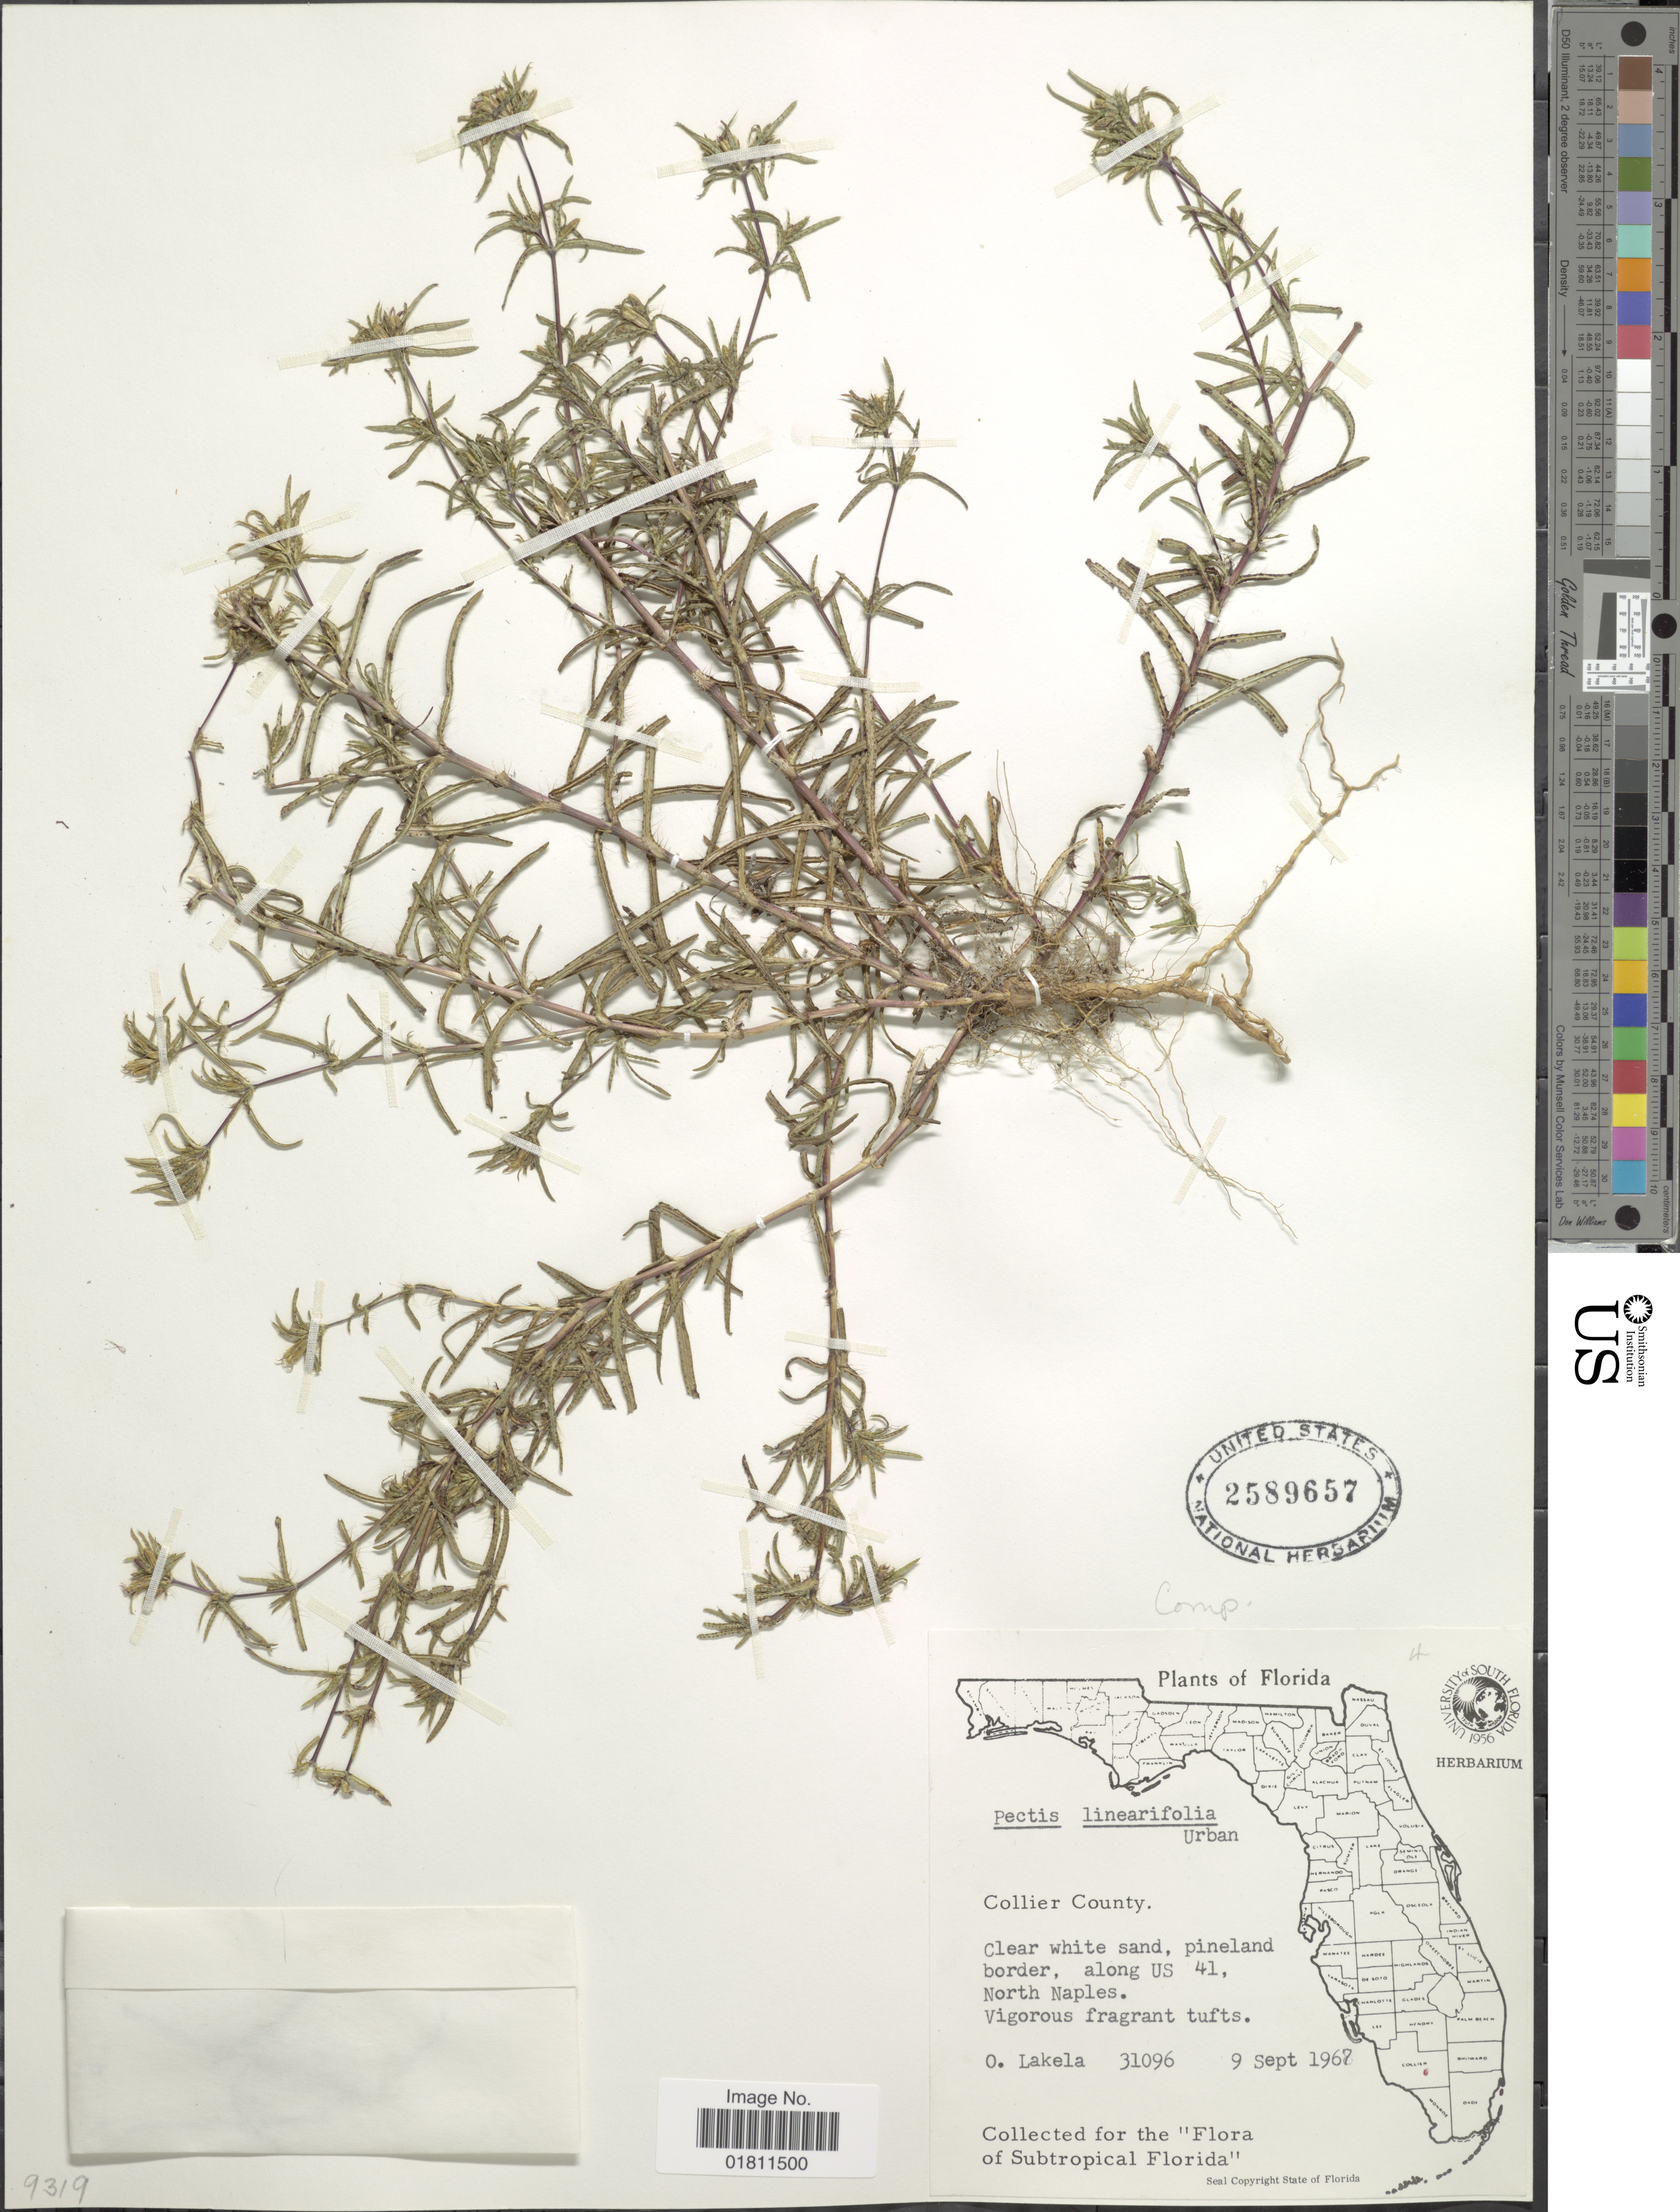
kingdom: Plantae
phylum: Tracheophyta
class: Magnoliopsida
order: Asterales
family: Asteraceae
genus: Pectis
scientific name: Pectis linearifolia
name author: Urb.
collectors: O. Lakela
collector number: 31096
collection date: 1967-09-09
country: United States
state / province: Florida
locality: Colier County, Clear white sand, pineland border, along US 41 North Naples.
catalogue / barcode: US 2589657